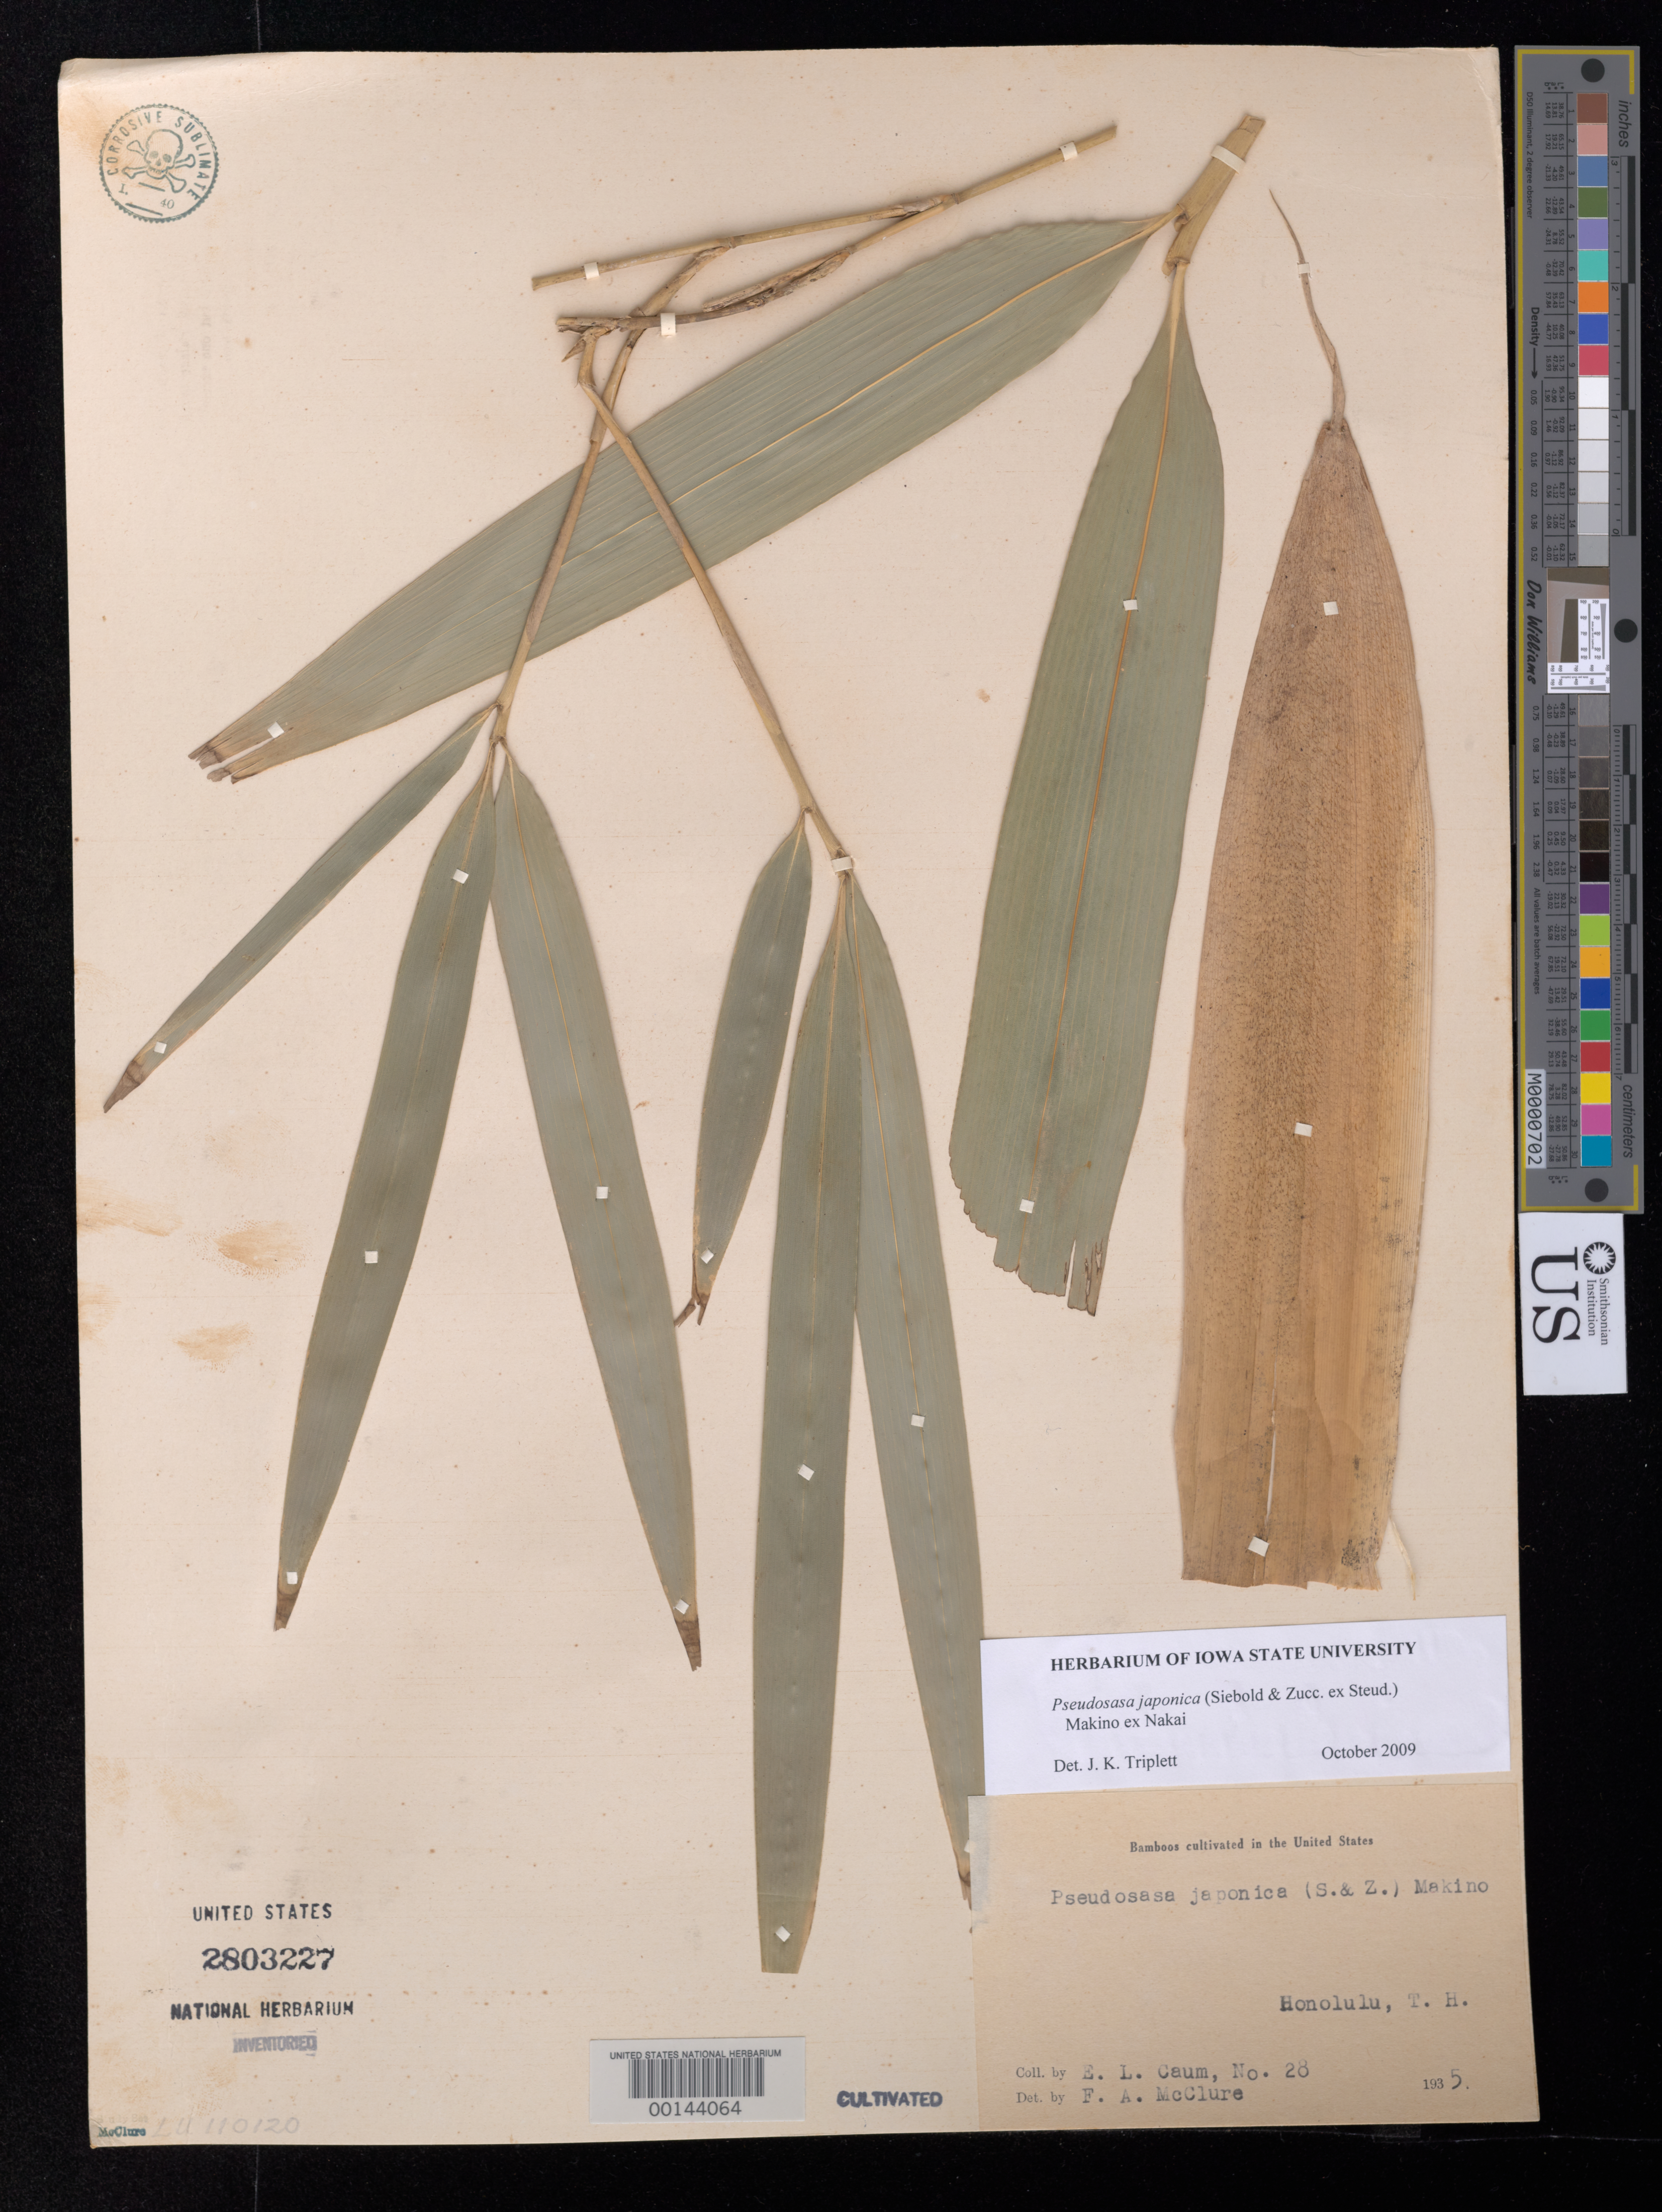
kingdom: Plantae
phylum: Tracheophyta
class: Liliopsida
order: Poales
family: Poaceae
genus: Pseudosasa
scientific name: Pseudosasa japonica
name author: (Siebold & Zucc. ex Steud.) Makino ex Nakai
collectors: E. L. Caum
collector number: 28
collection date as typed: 1935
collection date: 1935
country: United States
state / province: Hawaii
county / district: Honolulu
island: Oahu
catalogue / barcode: US 2803227